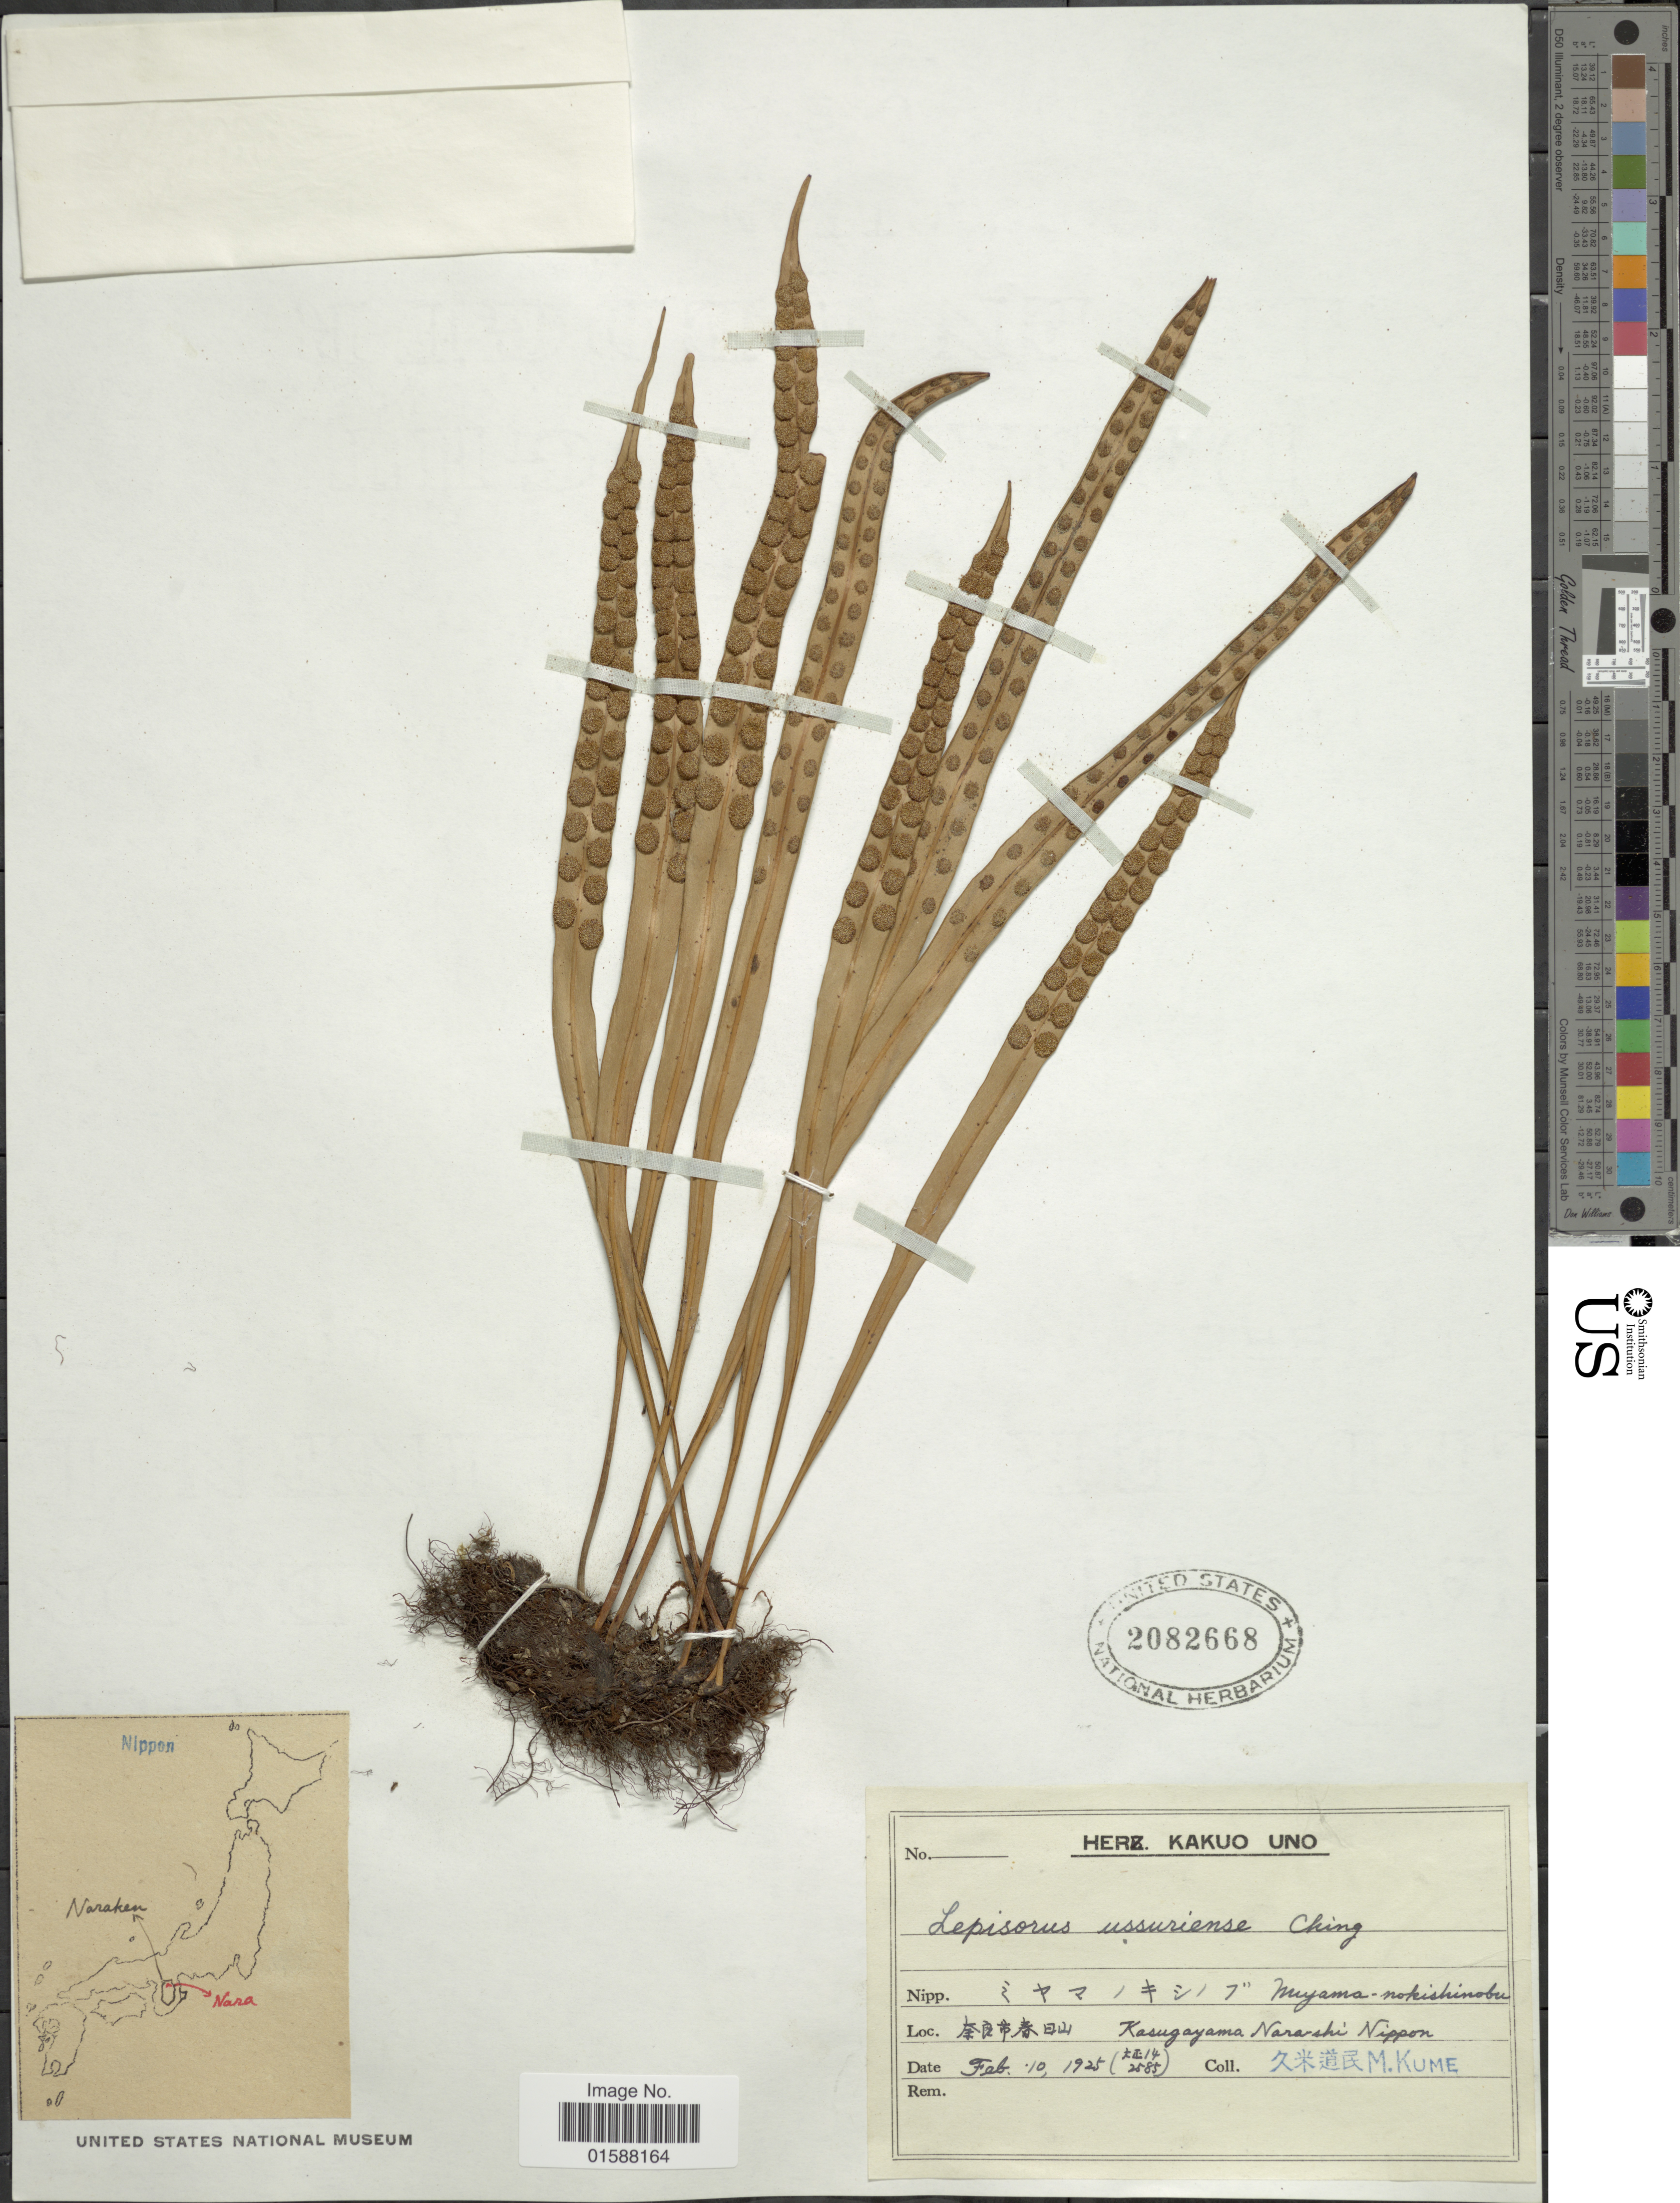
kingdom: Plantae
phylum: Tracheophyta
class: Polypodiopsida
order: Polypodiales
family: Polypodiaceae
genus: Lepisorus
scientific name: Lepisorus ussuriensis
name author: (Regel & Mack.) Ching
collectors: M. Kume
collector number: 2585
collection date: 1925-02-10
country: Japan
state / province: Nara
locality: Kasugayama Nara-shi Nippon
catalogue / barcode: US 2082668